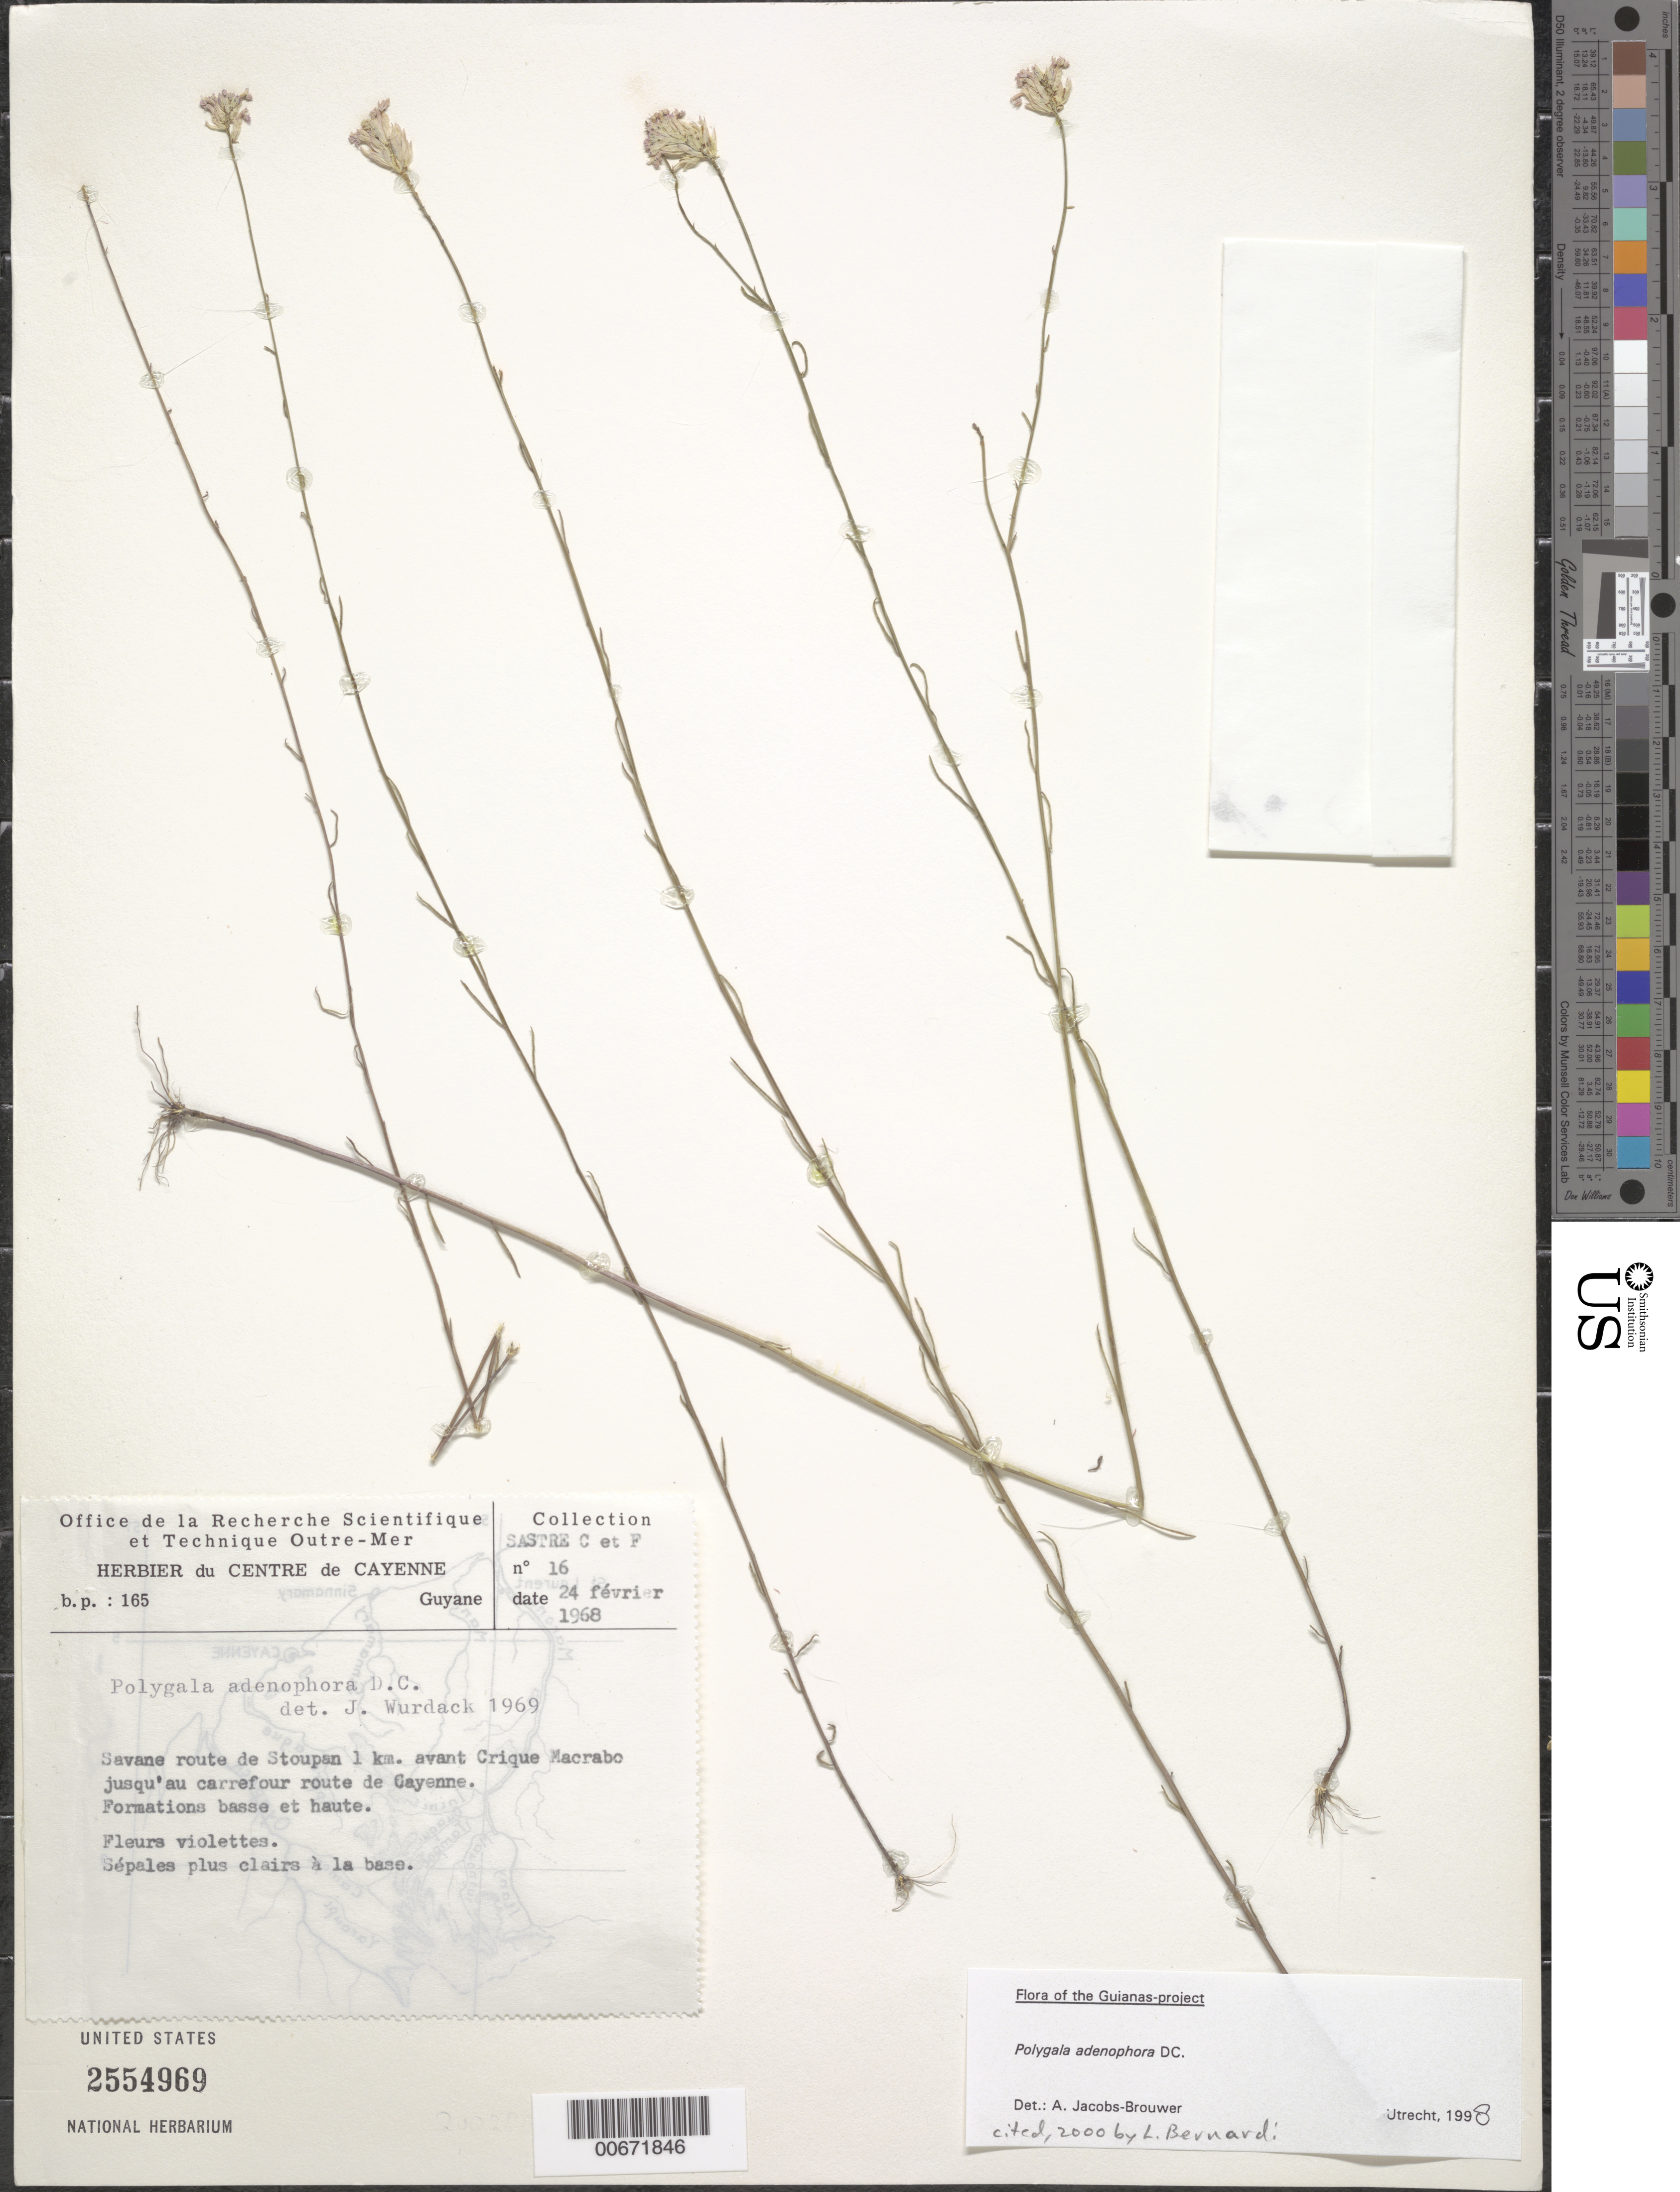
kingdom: Plantae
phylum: Tracheophyta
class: Magnoliopsida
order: Fabales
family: Polygalaceae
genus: Polygala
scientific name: Polygala adenophora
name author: DC.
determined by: Jacobs-Brouwer, A.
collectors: C. H. L. Sastre & F. Sastre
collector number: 16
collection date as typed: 24-Feb-68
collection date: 1968-02-24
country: French Guiana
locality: Stoupan, 1 km, avant Crique Macrabo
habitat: Formations basse et haute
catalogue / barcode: US 2554969